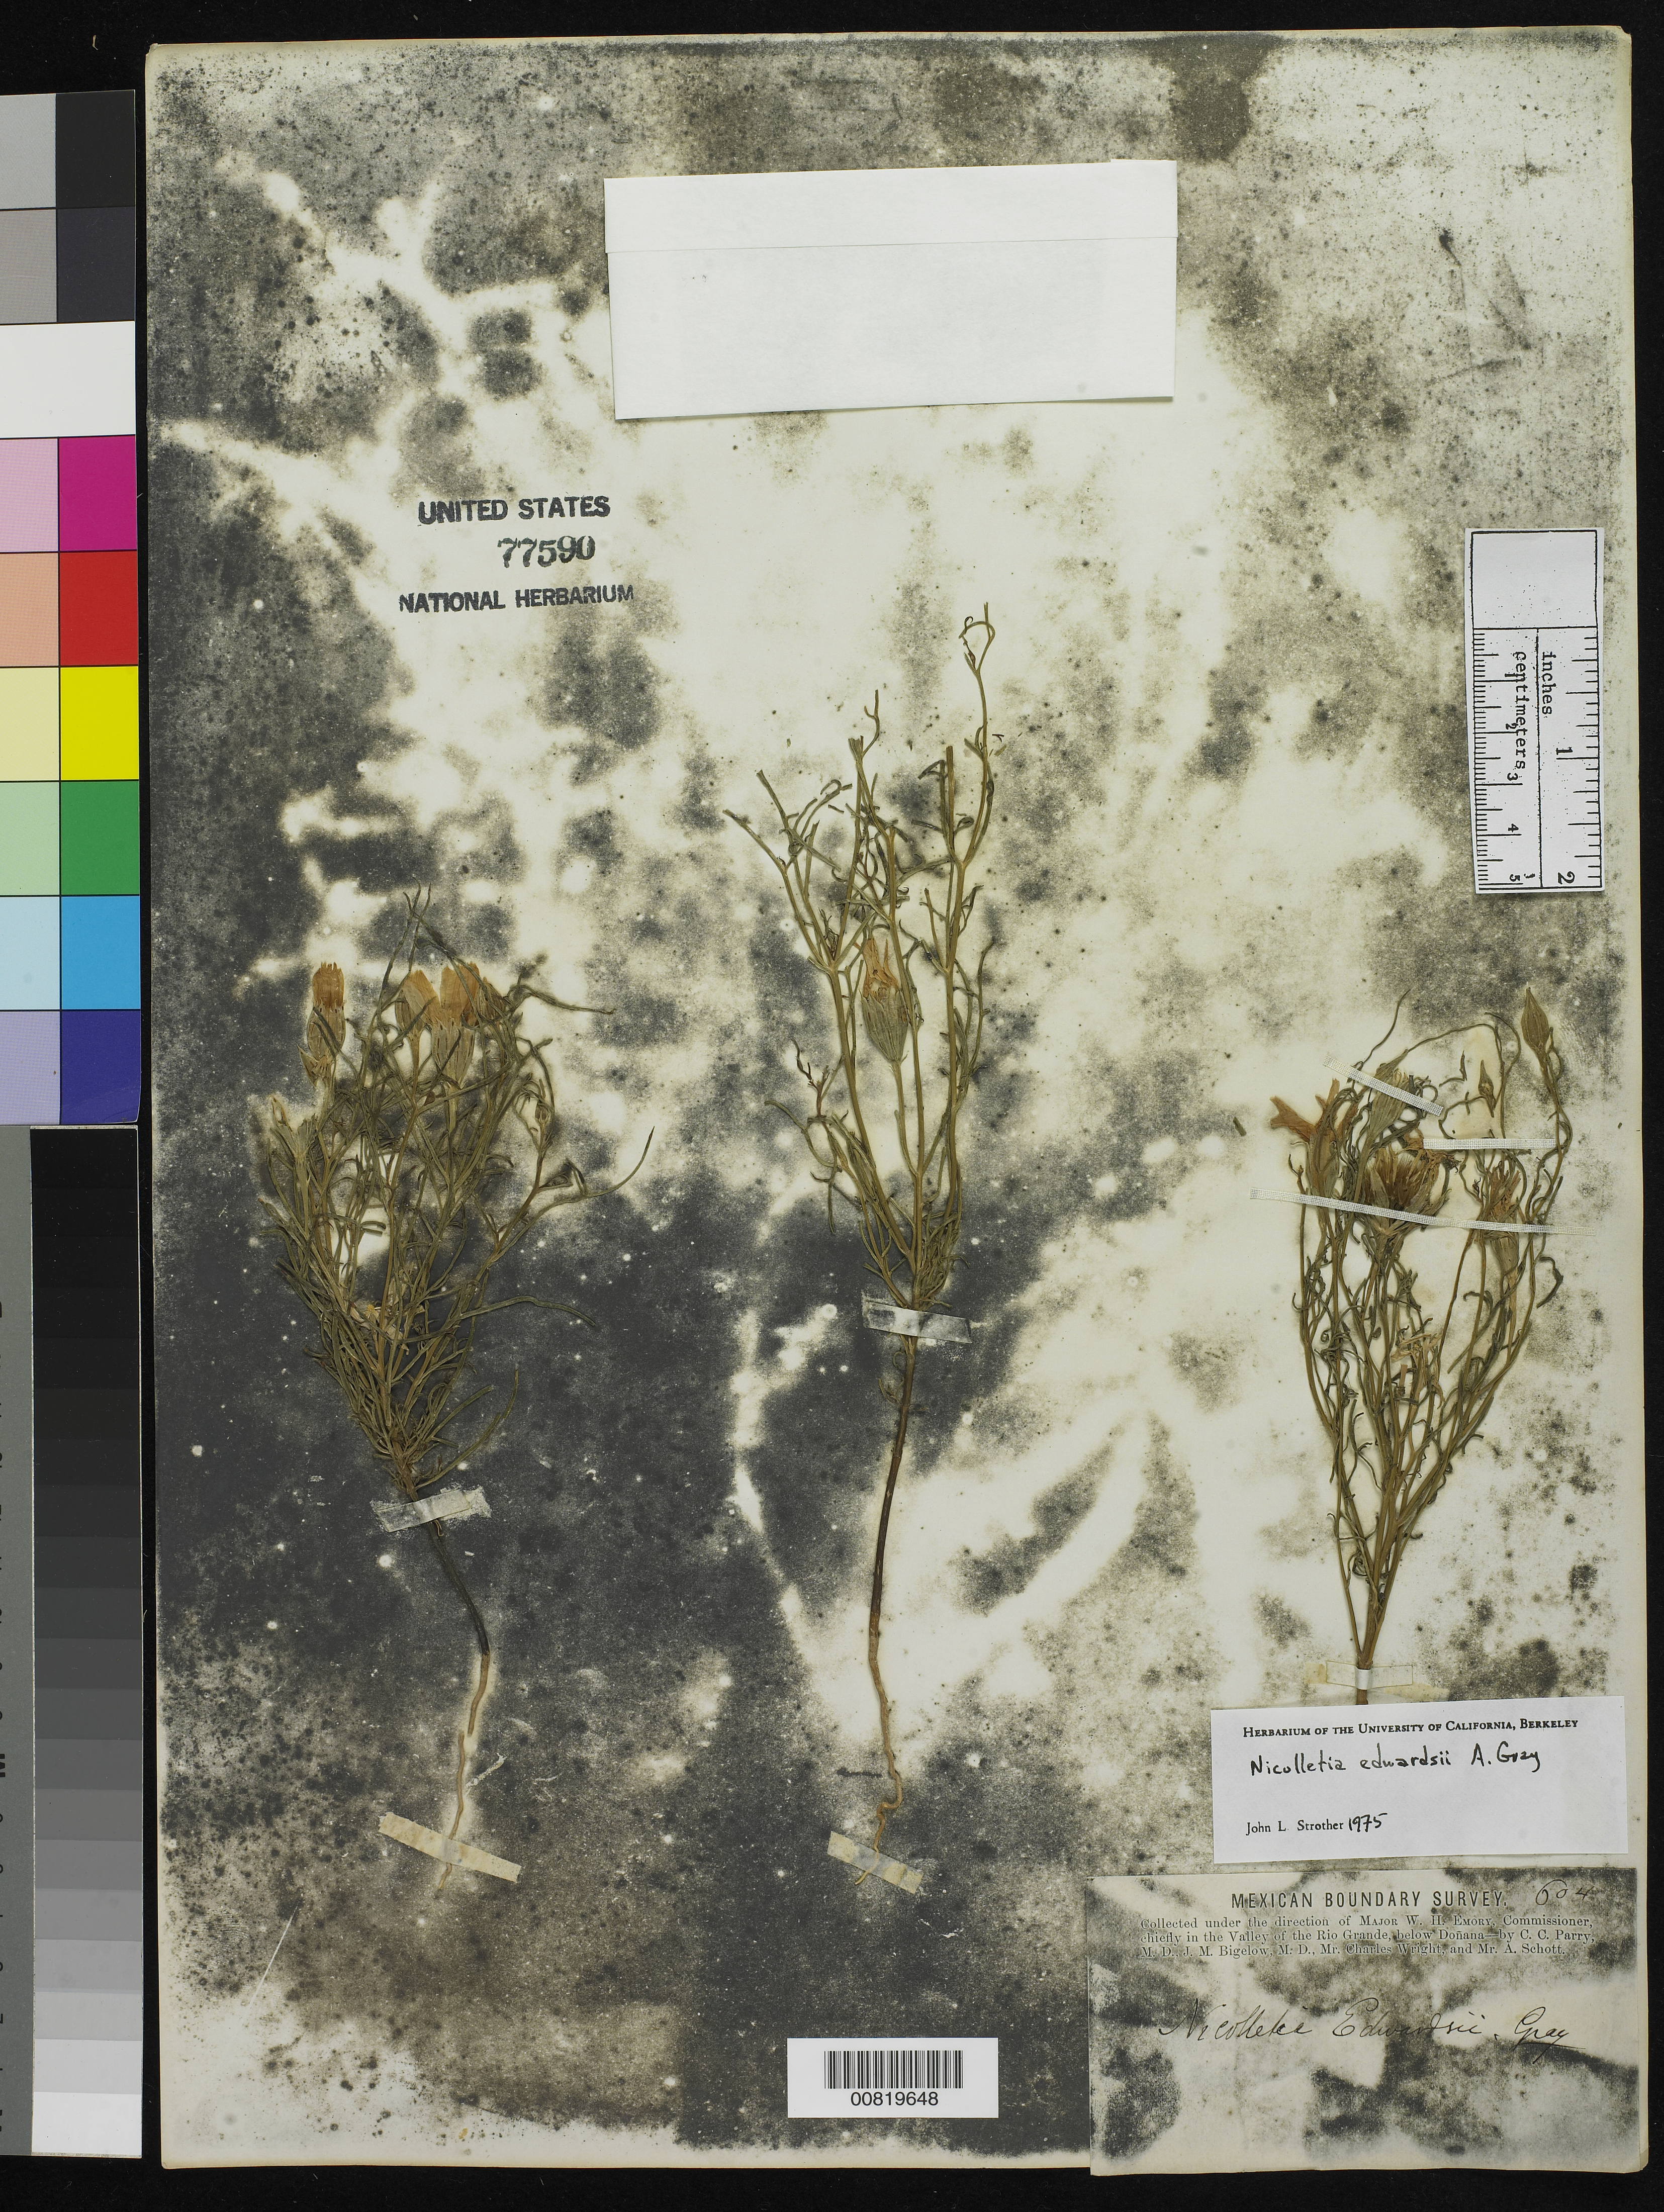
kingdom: Plantae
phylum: Tracheophyta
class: Magnoliopsida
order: Asterales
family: Asteraceae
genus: Nicolletia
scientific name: Nicolletia edwardsii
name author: A. Gray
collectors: C. C. Parry, J. M. Bigelow, C. Wright & A. C. V. Schott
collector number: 604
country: United States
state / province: New Mexico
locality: Valley of the Rio Grande, below Doñana, New Mexico.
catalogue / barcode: US 77590